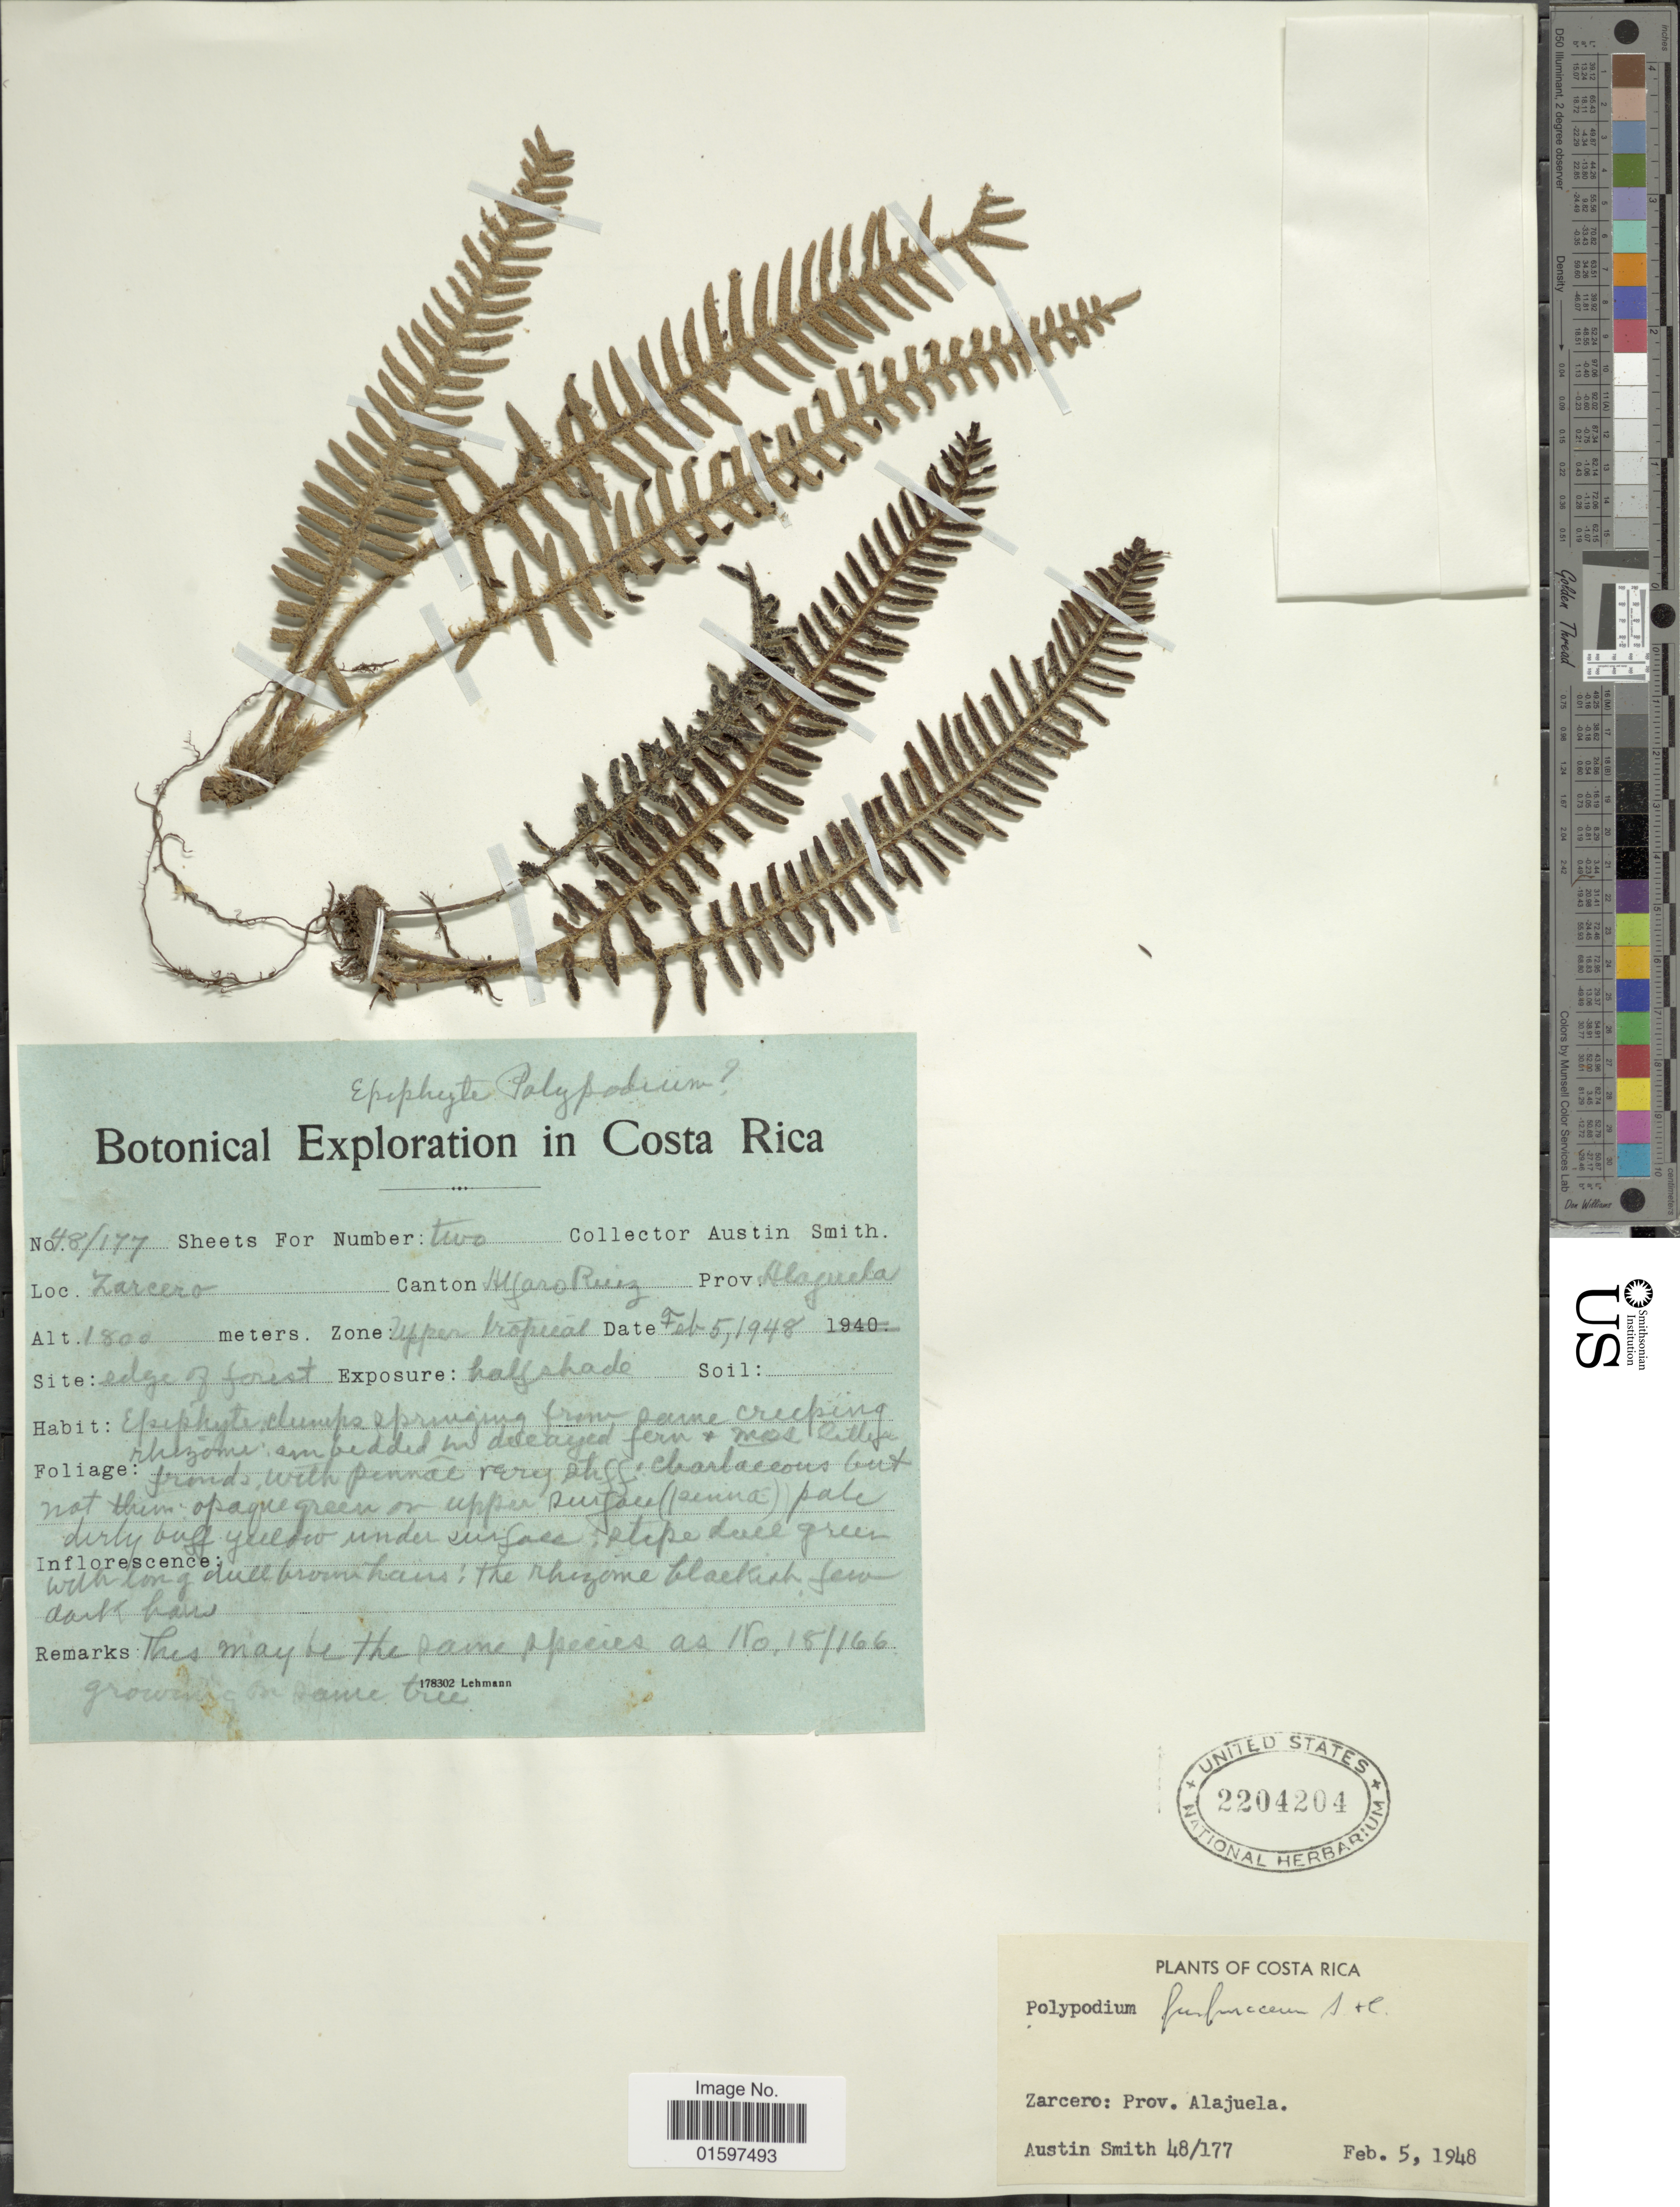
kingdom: Plantae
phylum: Tracheophyta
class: Polypodiopsida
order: Polypodiales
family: Polypodiaceae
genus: Pleopeltis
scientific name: Pleopeltis furfuracea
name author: (Schltdl. & Cham.) A.R. Sm. & Tejero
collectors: Aust P. Smith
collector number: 48/177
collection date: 1948-02-05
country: Costa Rica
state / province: Alajuela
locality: Costa Rica, Zarcero, Canton Alfaro Ruiz, upper tropical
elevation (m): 1800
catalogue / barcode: US 2204204